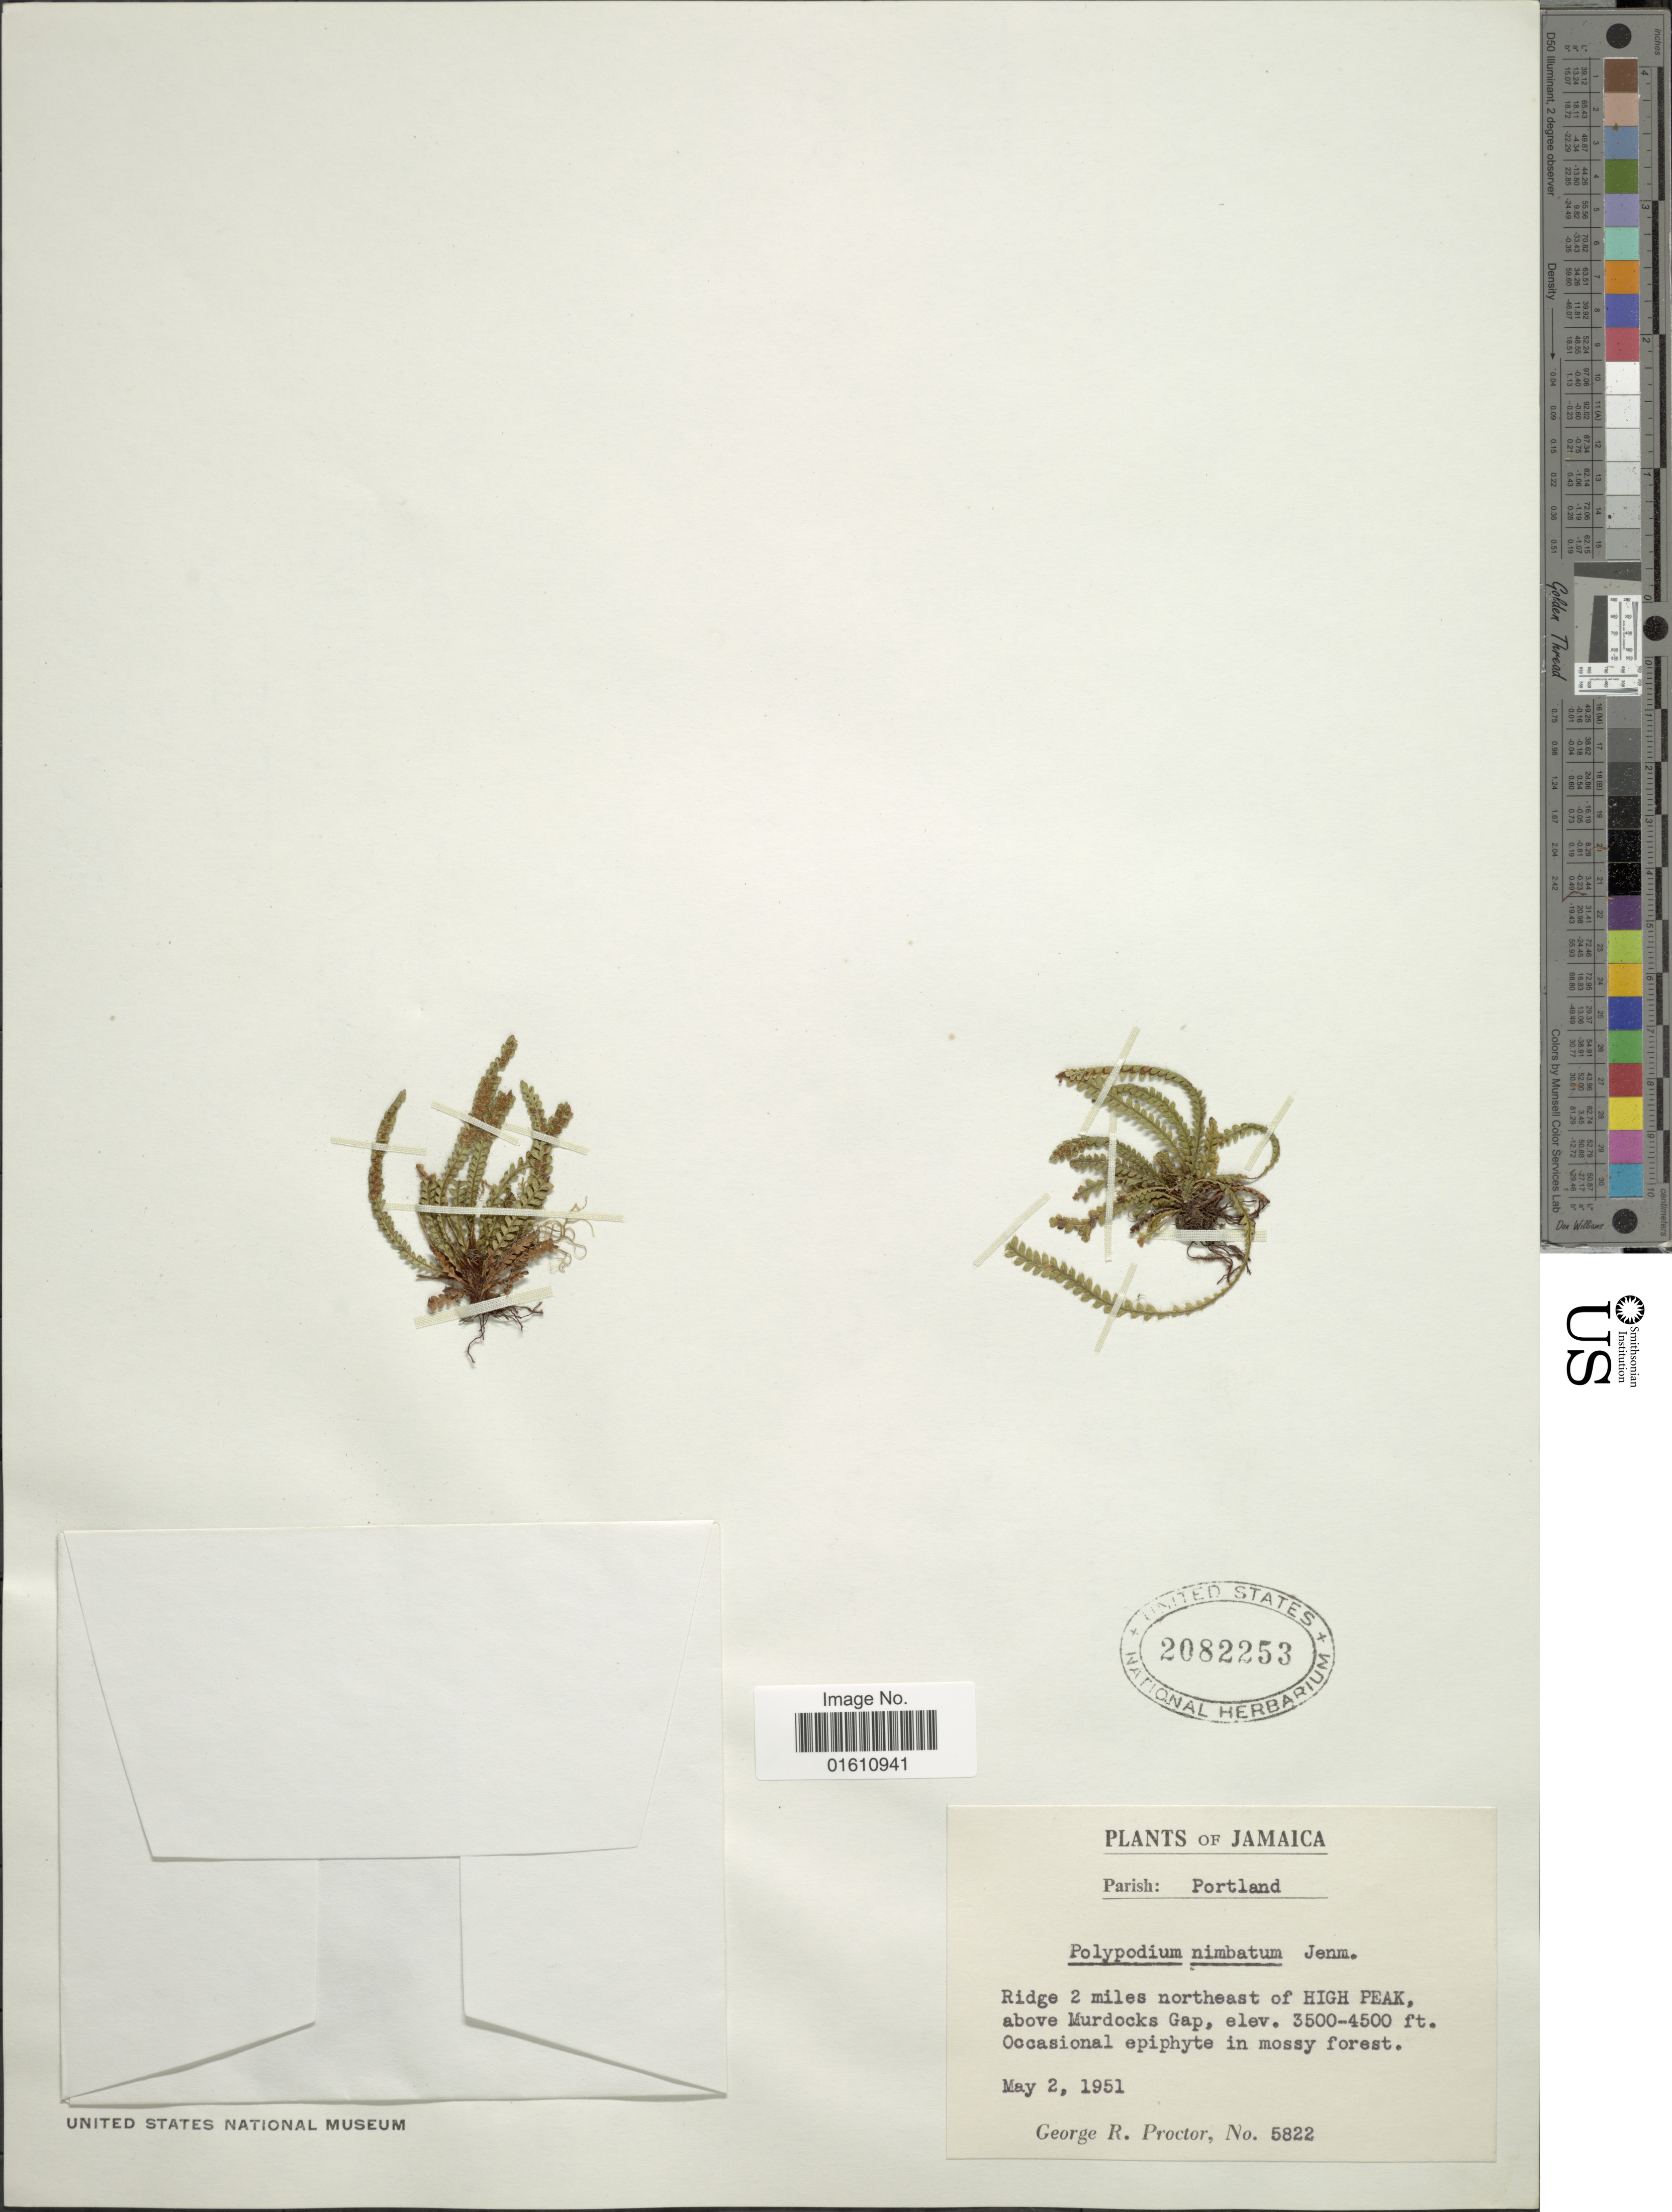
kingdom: Plantae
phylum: Tracheophyta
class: Polypodiopsida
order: Polypodiales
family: Polypodiaceae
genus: Moranopteris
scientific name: Moranopteris nimbata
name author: (Jenman) R. Y. Hirai & J. Prado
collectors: G. R. Proctor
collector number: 5822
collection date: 1951-03-02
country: Jamaica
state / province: Portland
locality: Parish: Portland, ridge 2 miles northeast of High Peak, above Murdocks Gap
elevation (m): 1067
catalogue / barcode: US 2082253